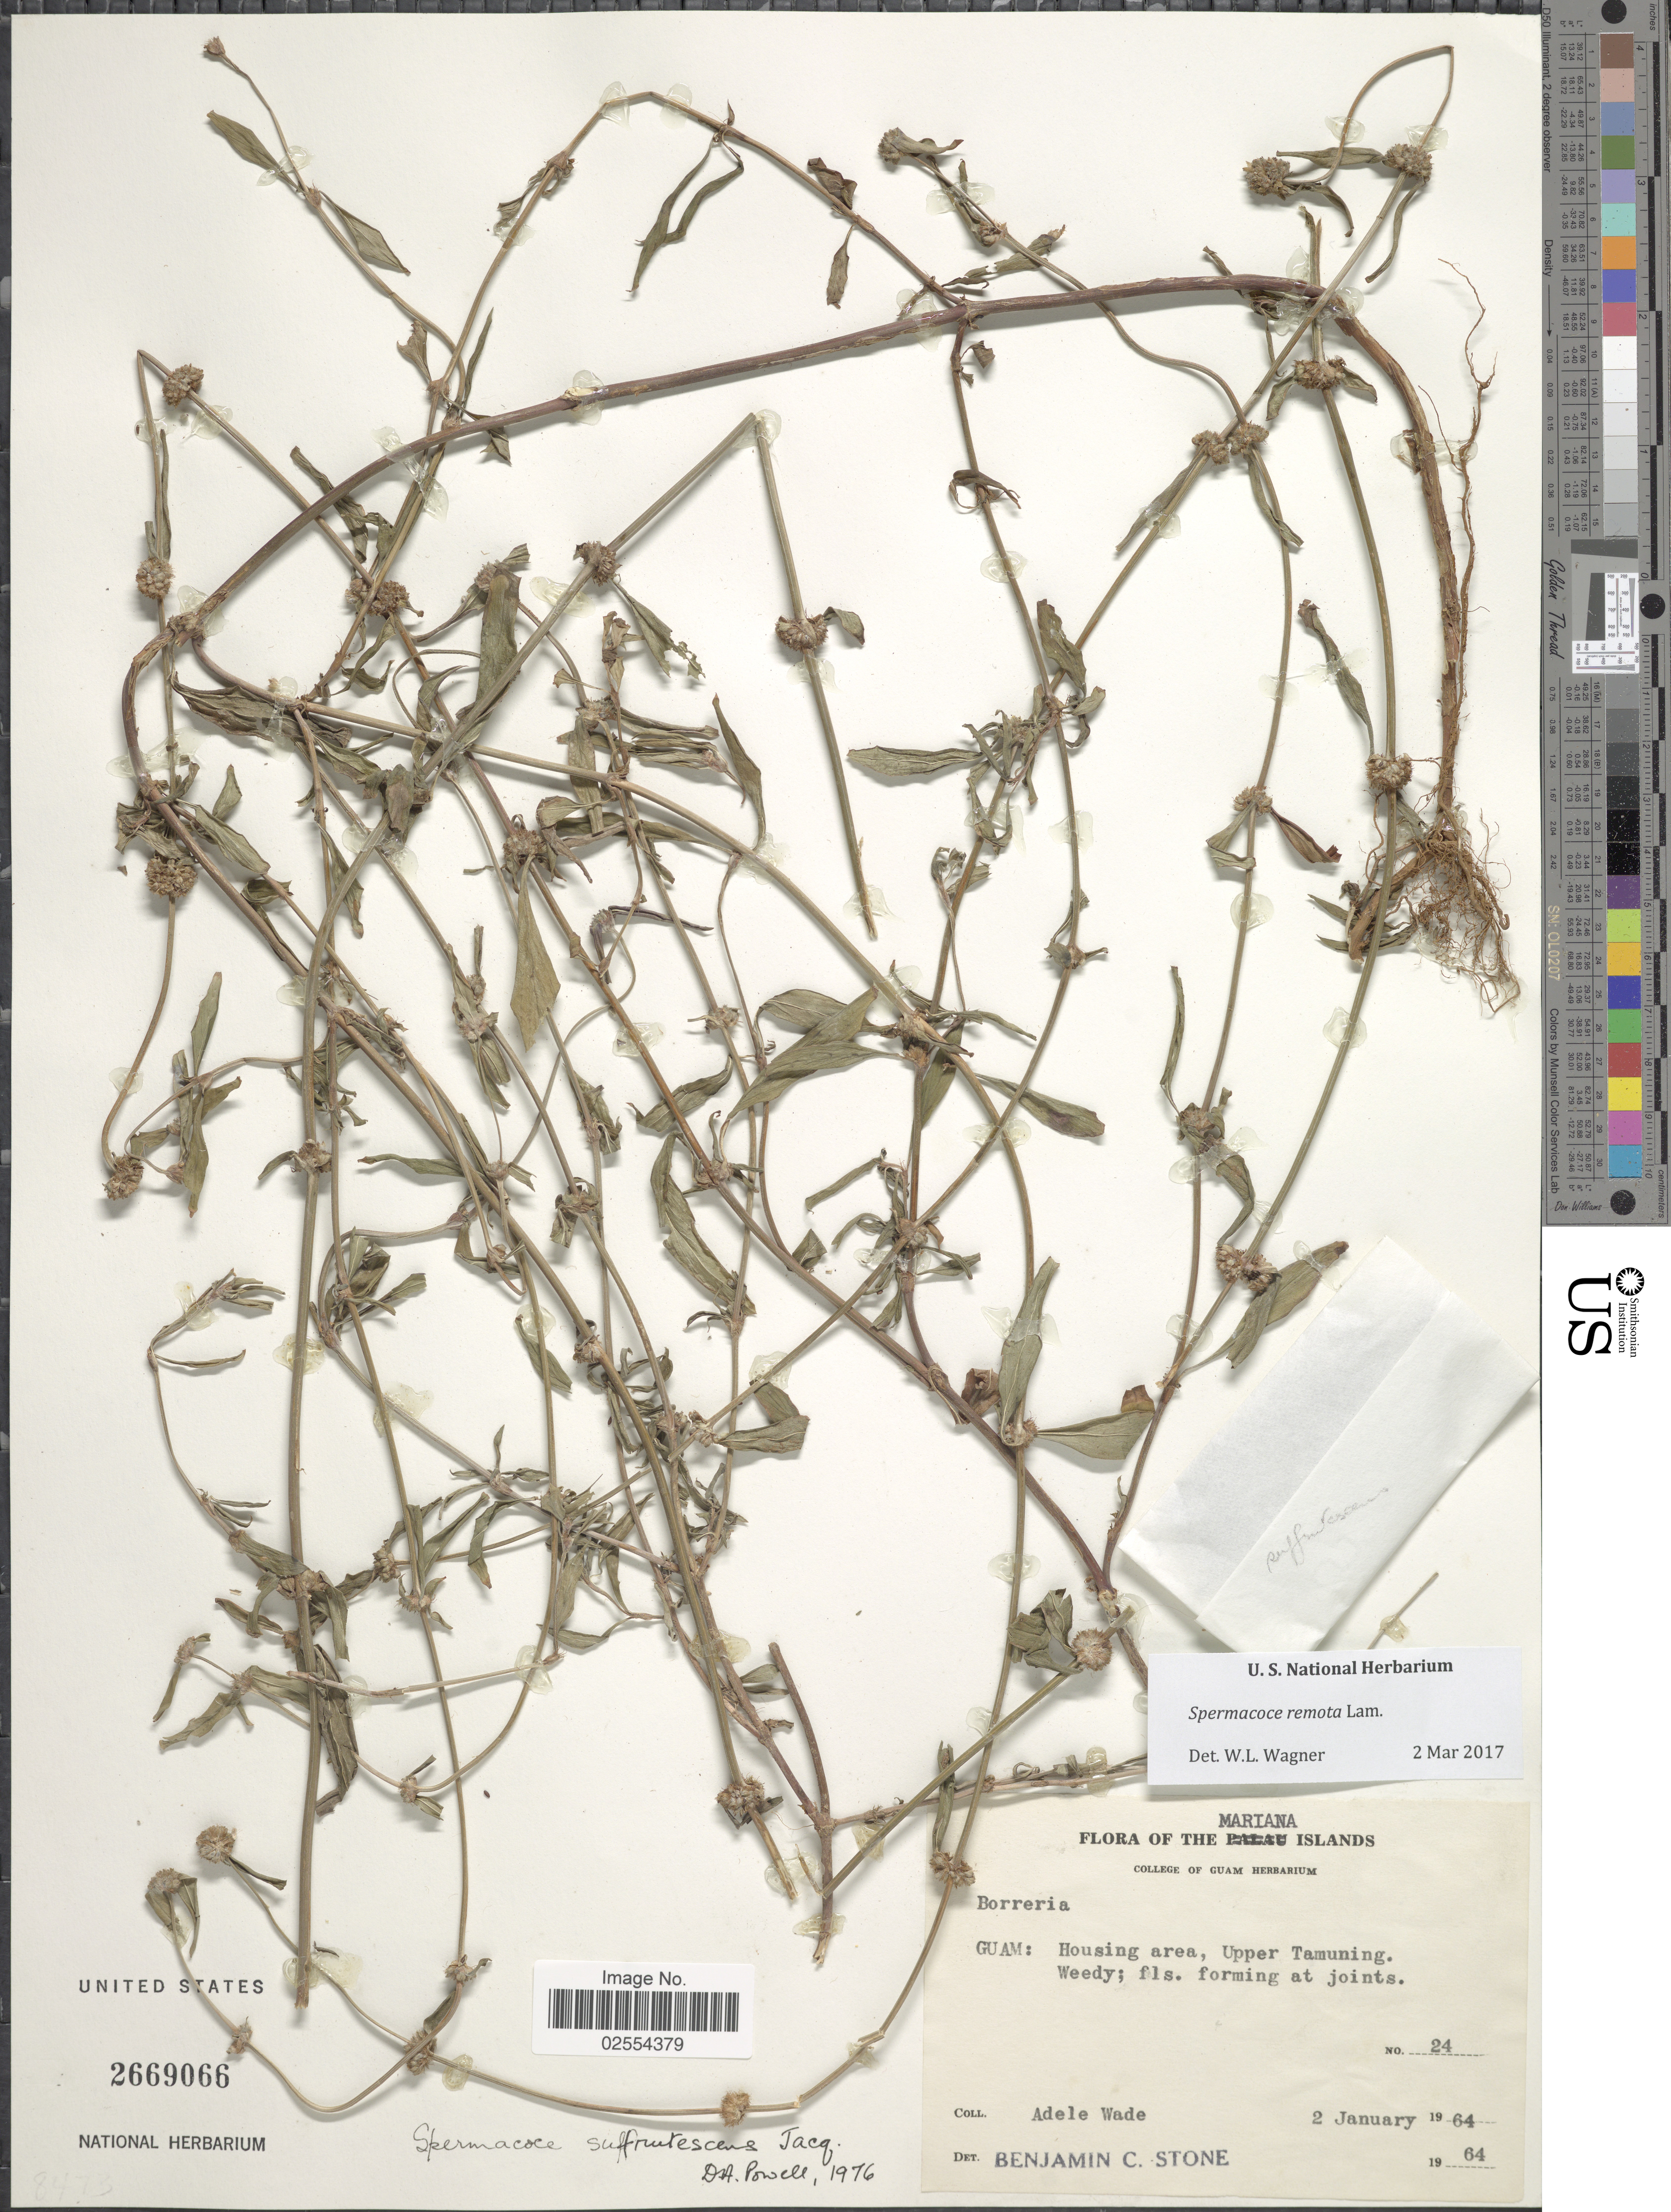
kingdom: Plantae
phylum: Tracheophyta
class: Magnoliopsida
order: Gentianales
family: Rubiaceae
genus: Spermacoce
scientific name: Spermacoce remota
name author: Lam.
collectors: A. Wade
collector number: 24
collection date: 1964-01-02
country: Guam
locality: The Marianas Islands, Housing area, Upper Tamuning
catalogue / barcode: US 2669066